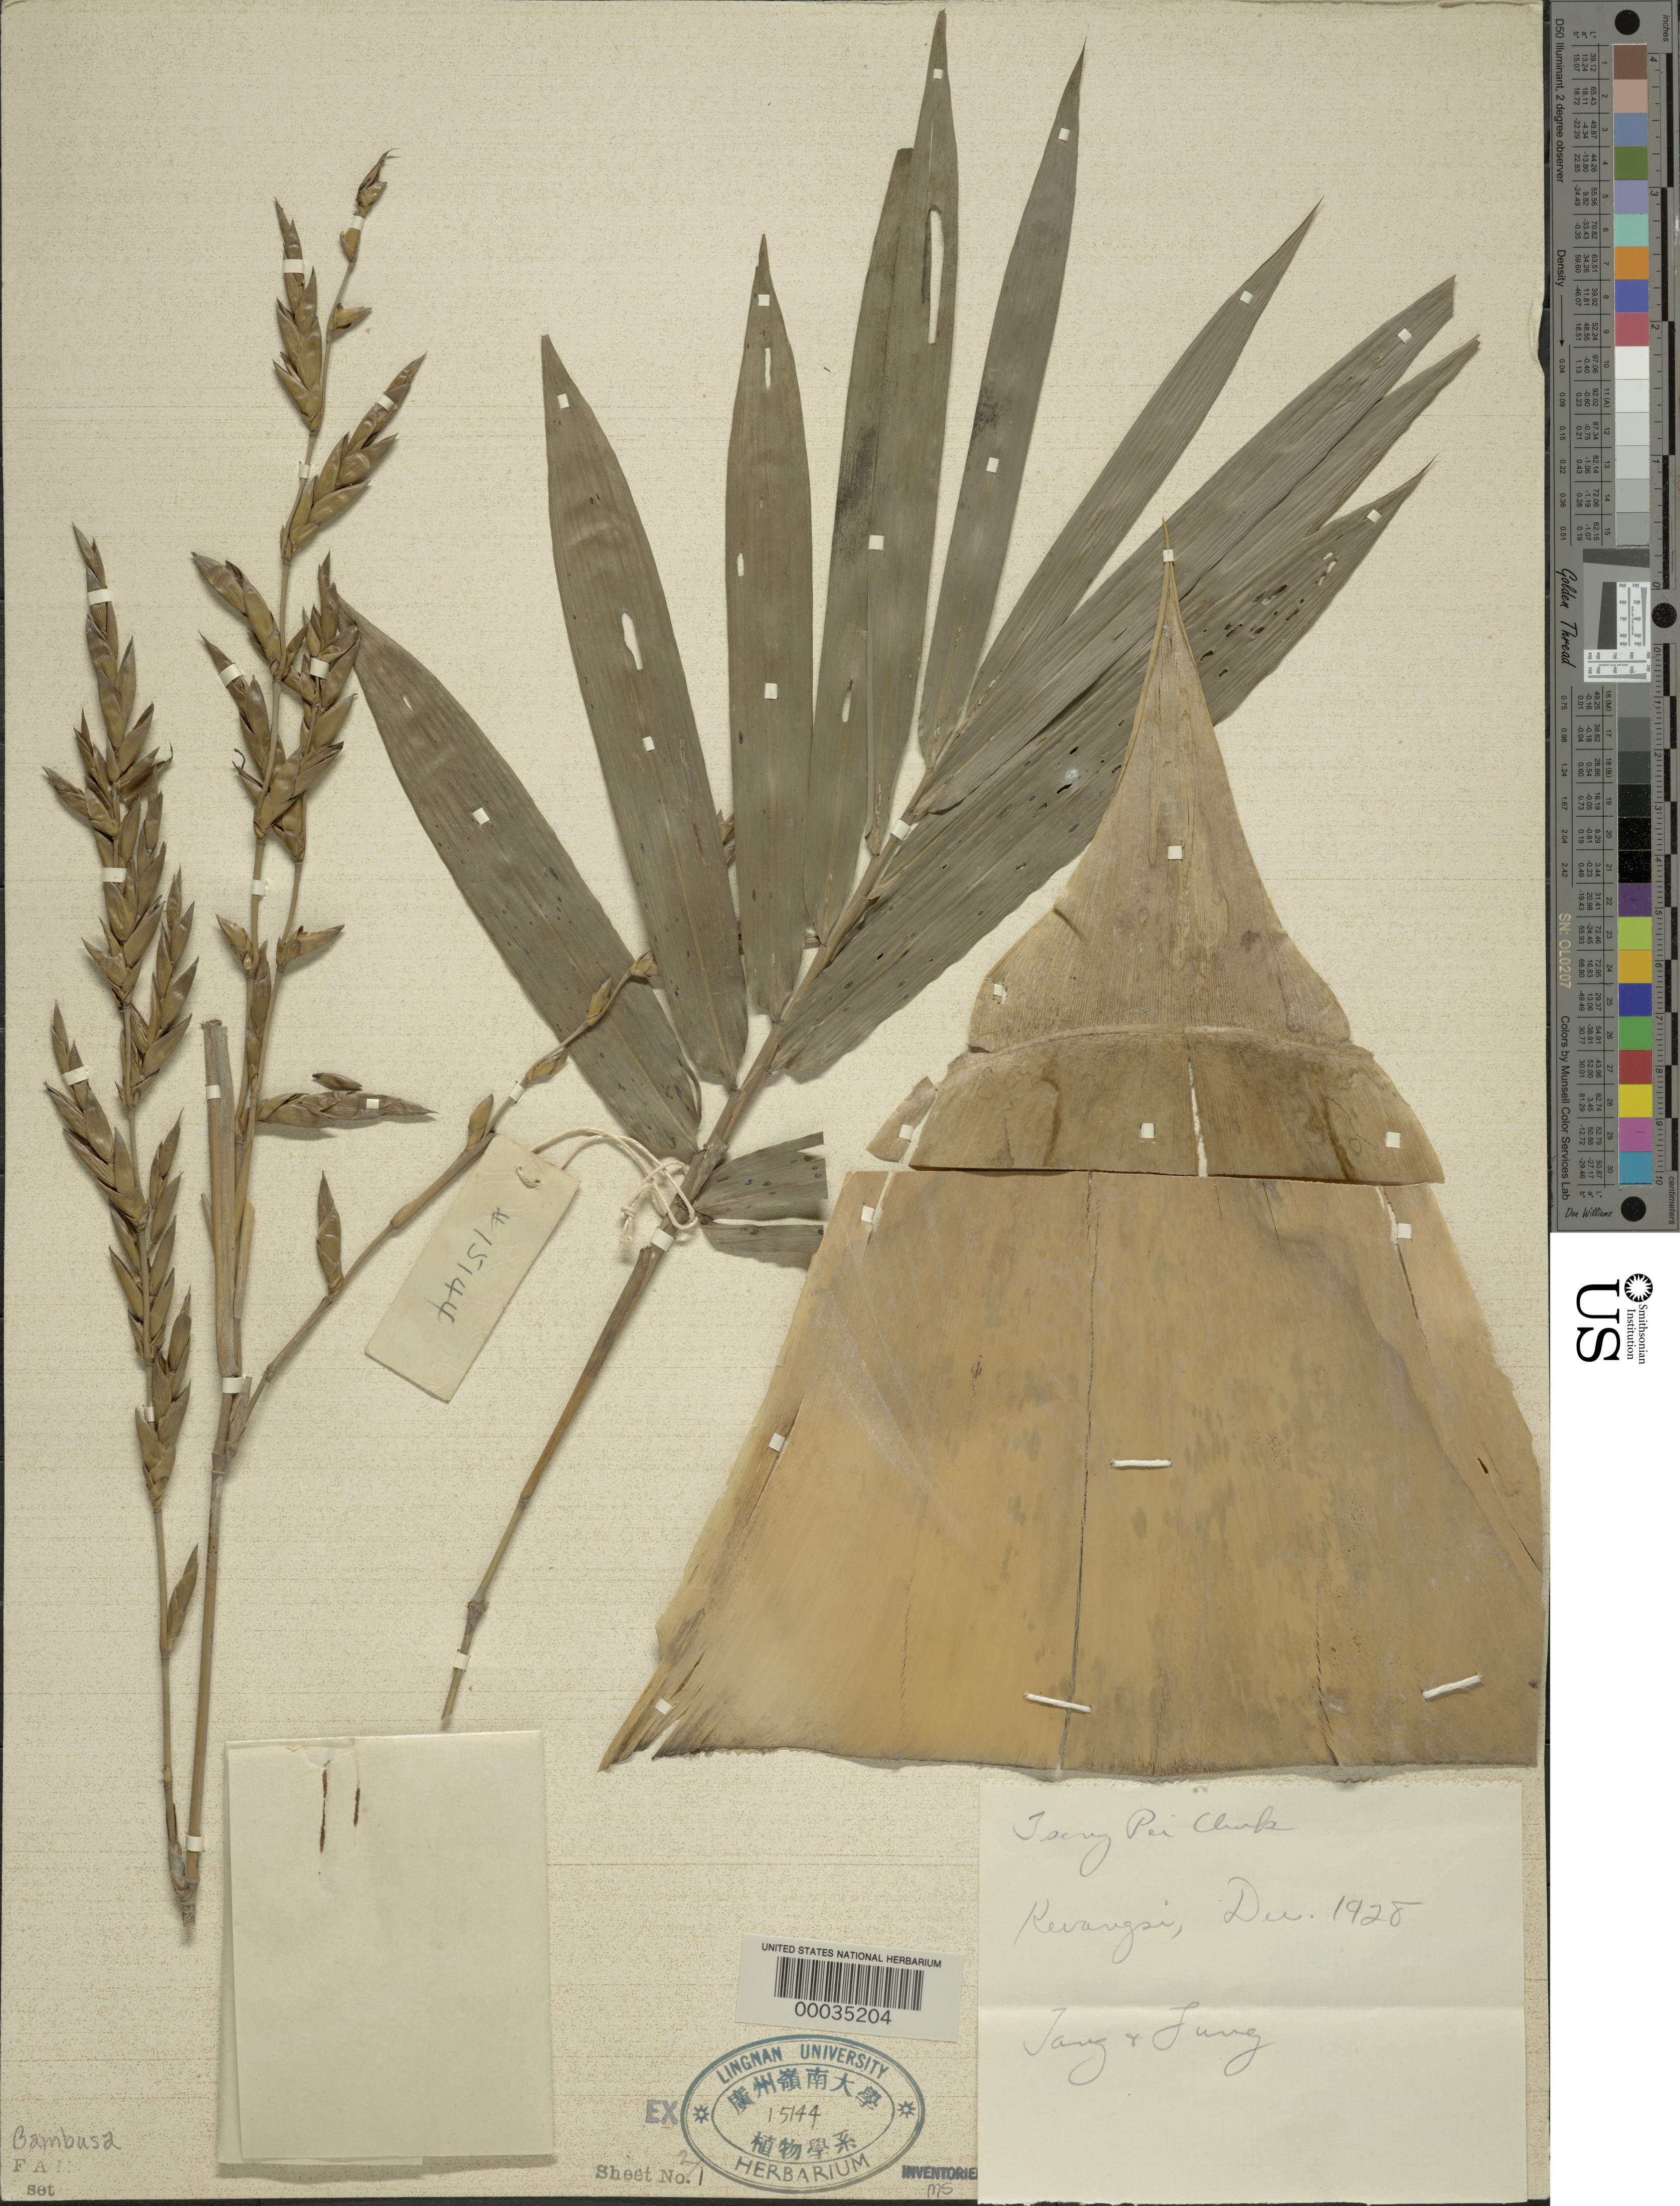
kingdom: Plantae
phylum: Tracheophyta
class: Liliopsida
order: Poales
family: Poaceae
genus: Bambusa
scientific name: Bambusa sp.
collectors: S. P. Tang & H. L. Fung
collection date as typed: Dec 1928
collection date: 1928-12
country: China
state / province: Jiangxi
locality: Kwangsi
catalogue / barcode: US 2767454